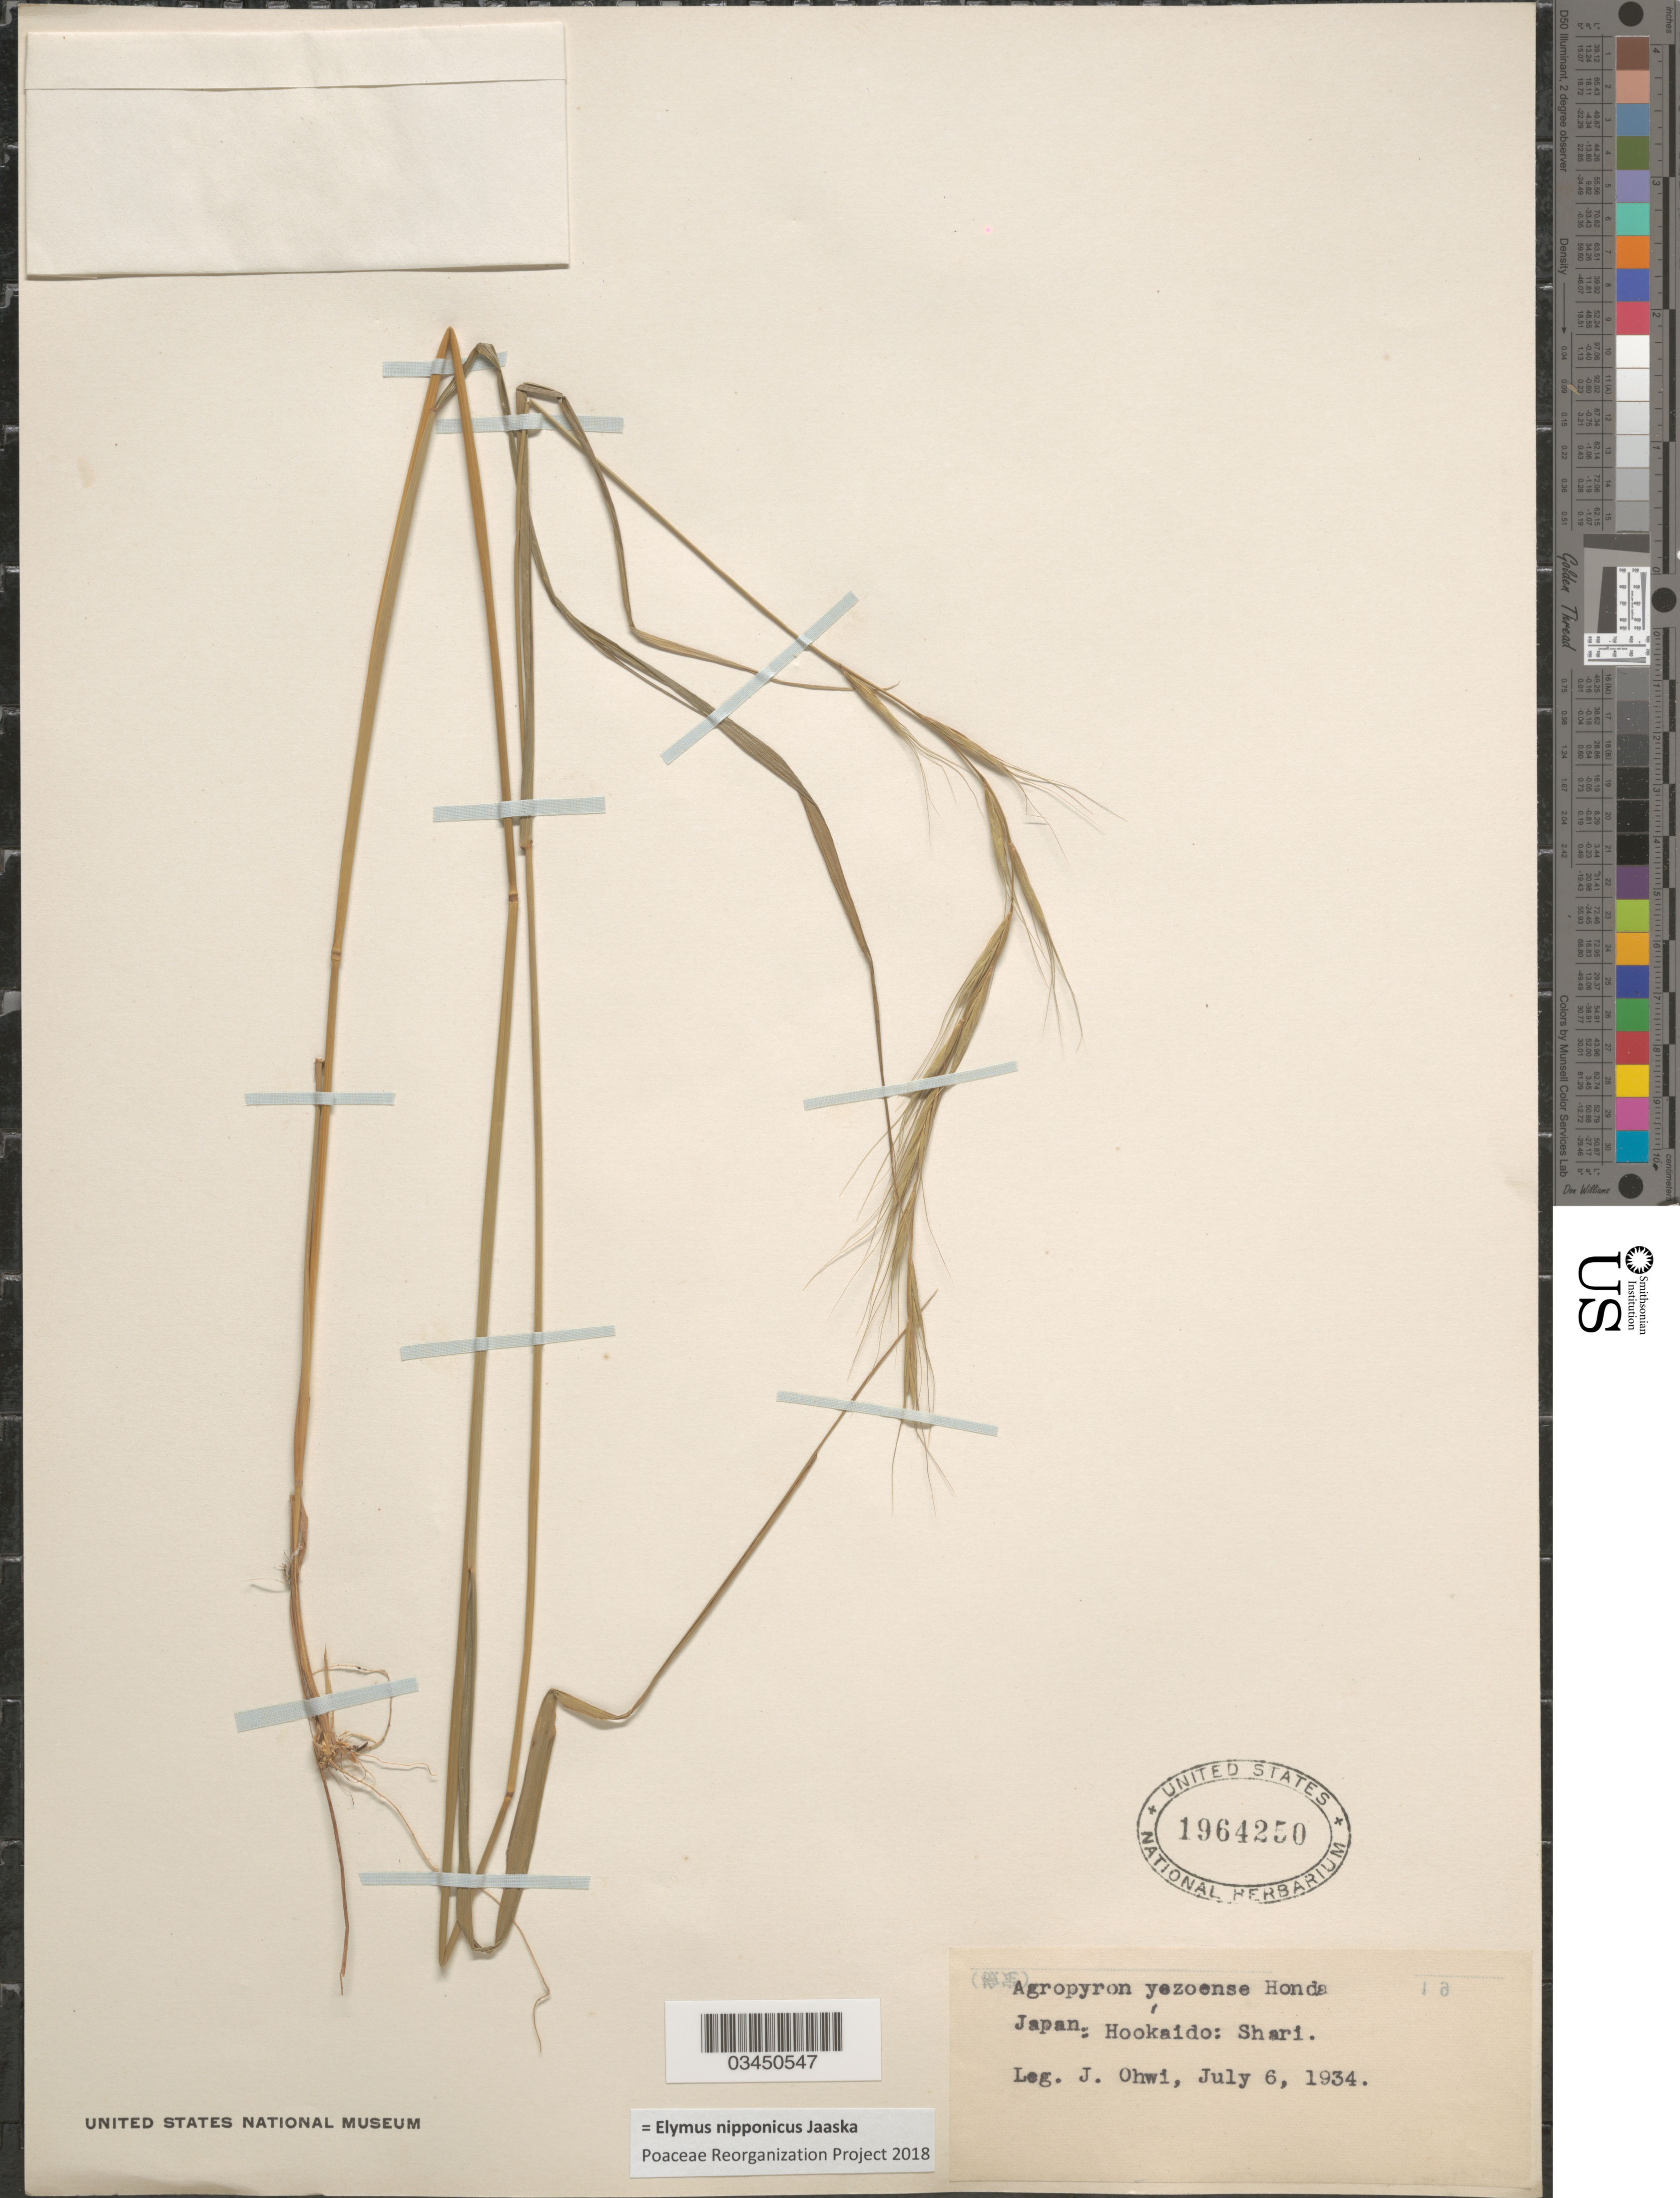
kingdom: Plantae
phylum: Tracheophyta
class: Liliopsida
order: Poales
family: Poaceae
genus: Elymus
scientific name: Elymus nipponicus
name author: Jaaska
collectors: J. Ohwi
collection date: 1934-07-06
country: Japan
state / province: Hokkaidō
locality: Hookaido: Shari.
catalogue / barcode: US 1964250